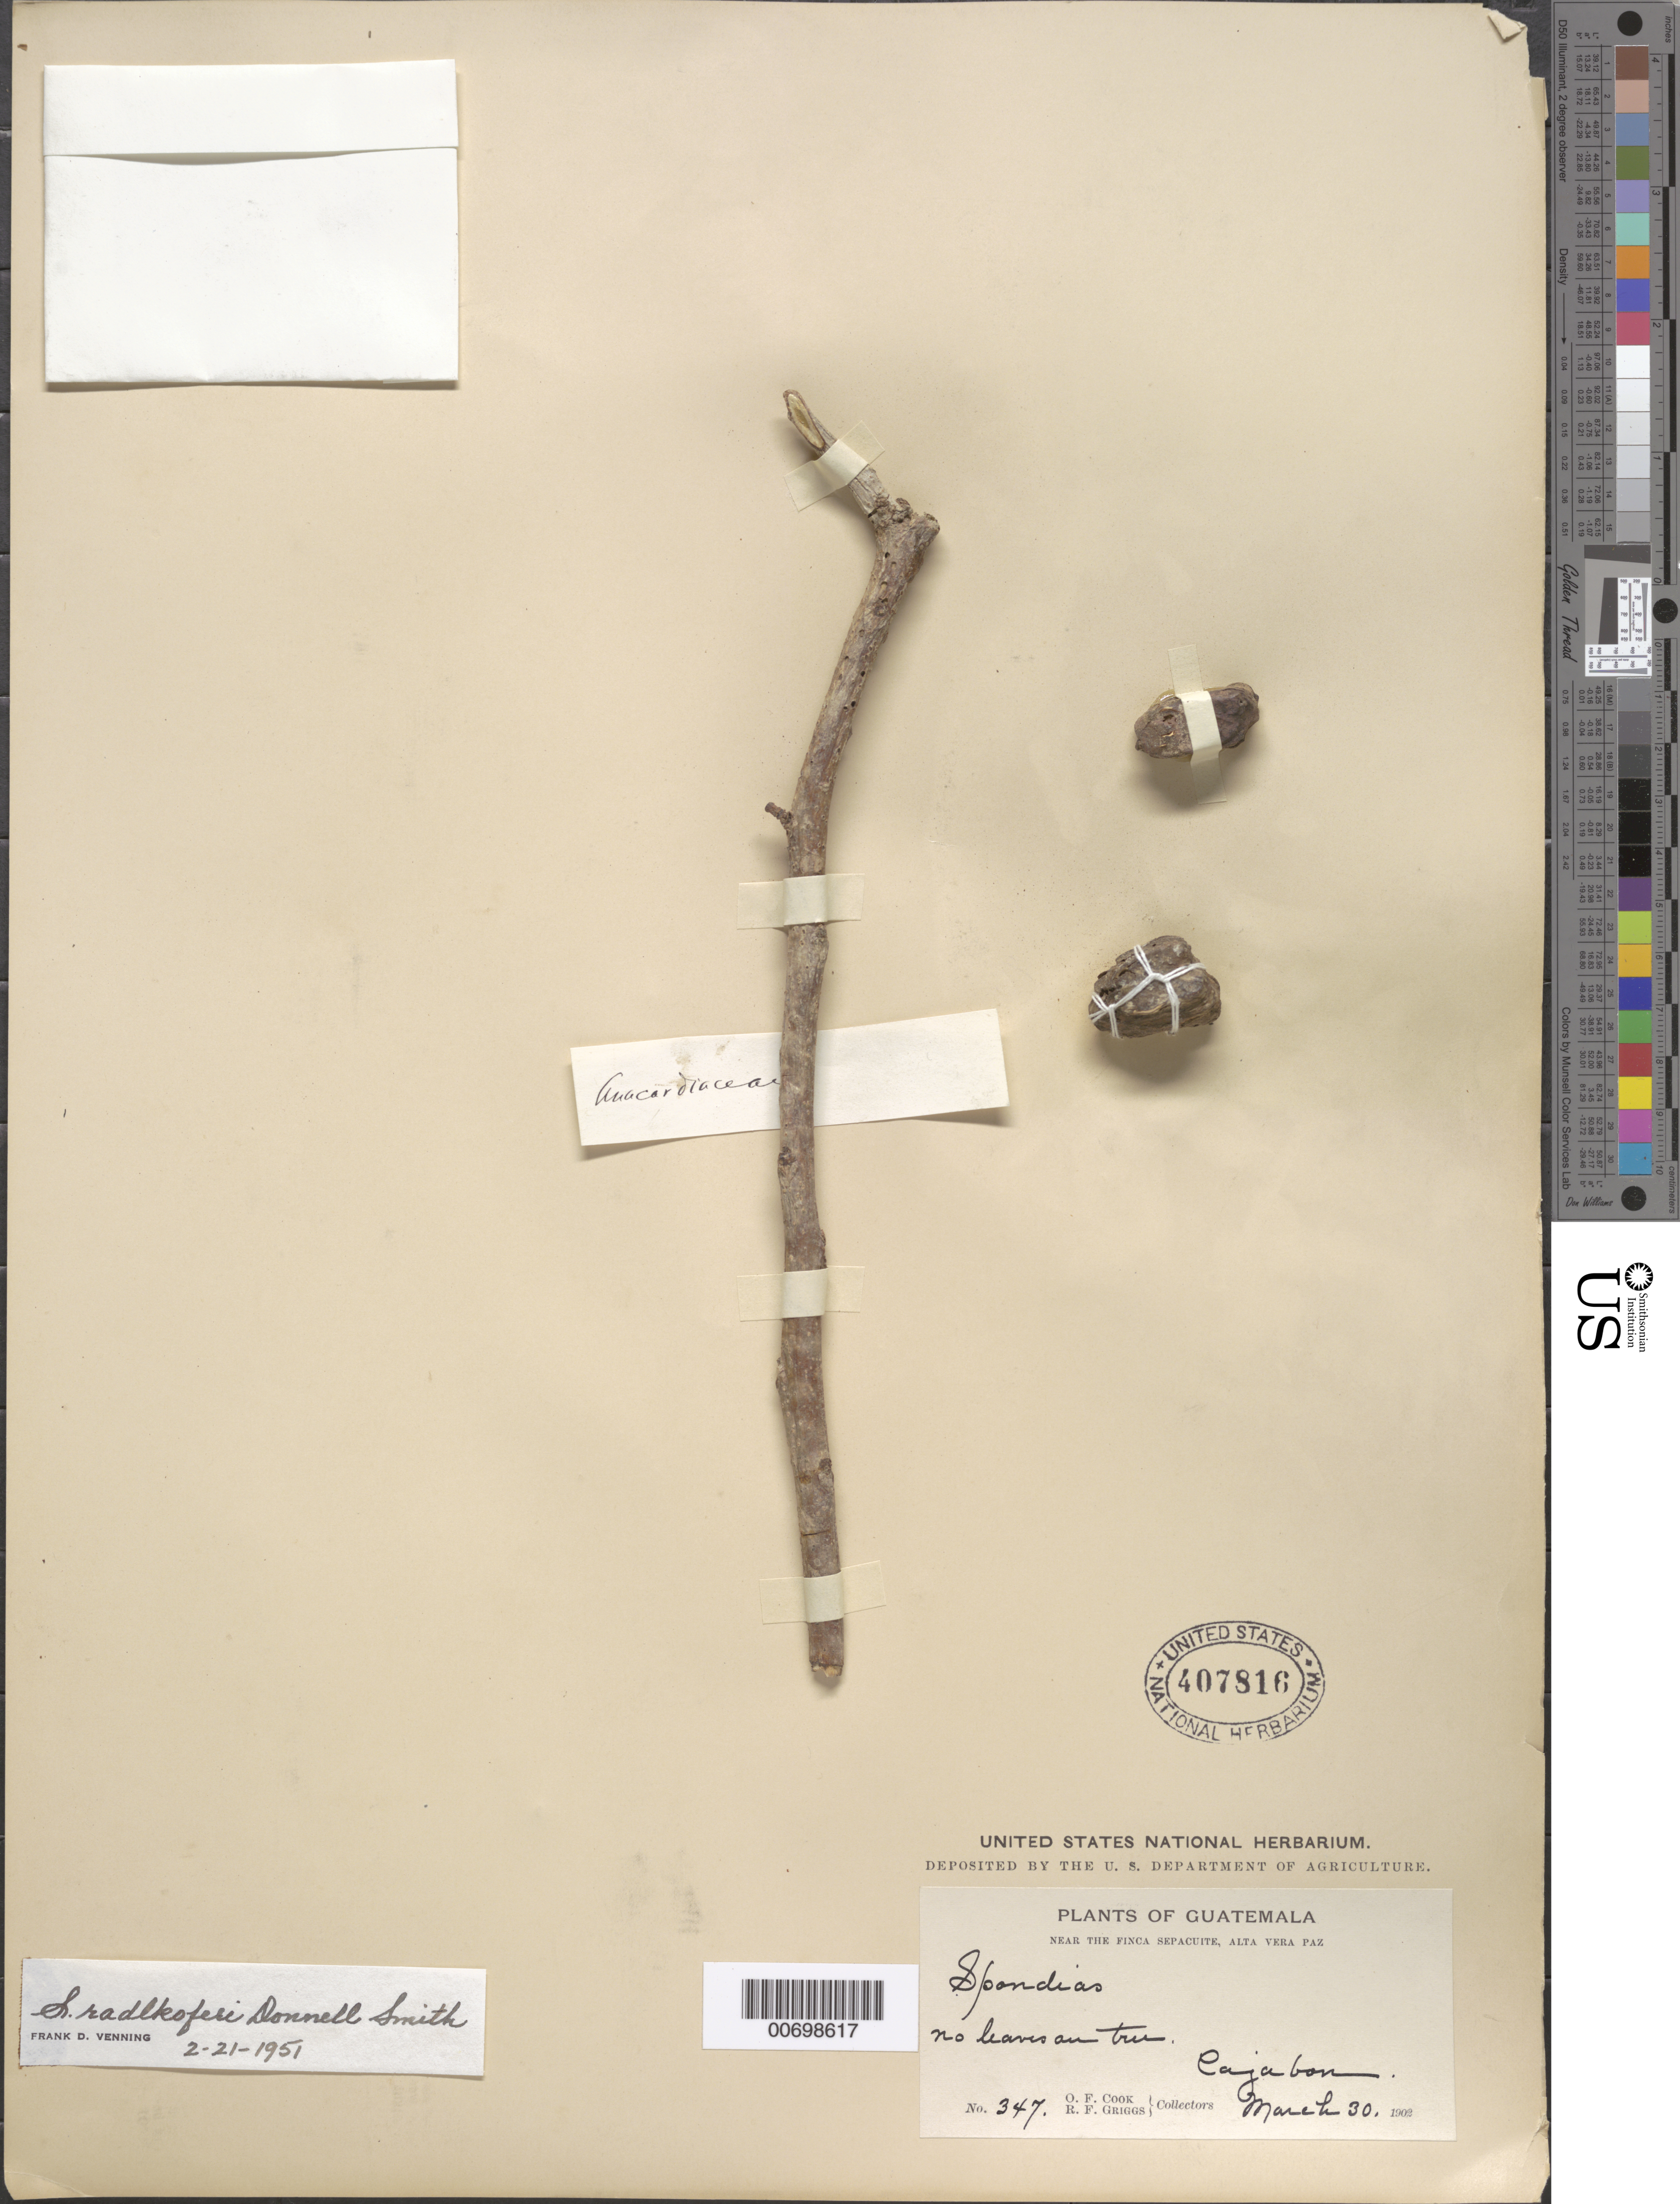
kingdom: Plantae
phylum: Tracheophyta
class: Magnoliopsida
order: Sapindales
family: Anacardiaceae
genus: Spondias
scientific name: Spondias radlkoferi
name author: Donn. Sm.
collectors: O. F. Cook & R. F. Griggs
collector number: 347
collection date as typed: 30 Mar 1902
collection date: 1902-03-30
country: Guatemala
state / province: Alta Verapaz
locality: Near the finca Sepacuite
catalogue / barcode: US 407816